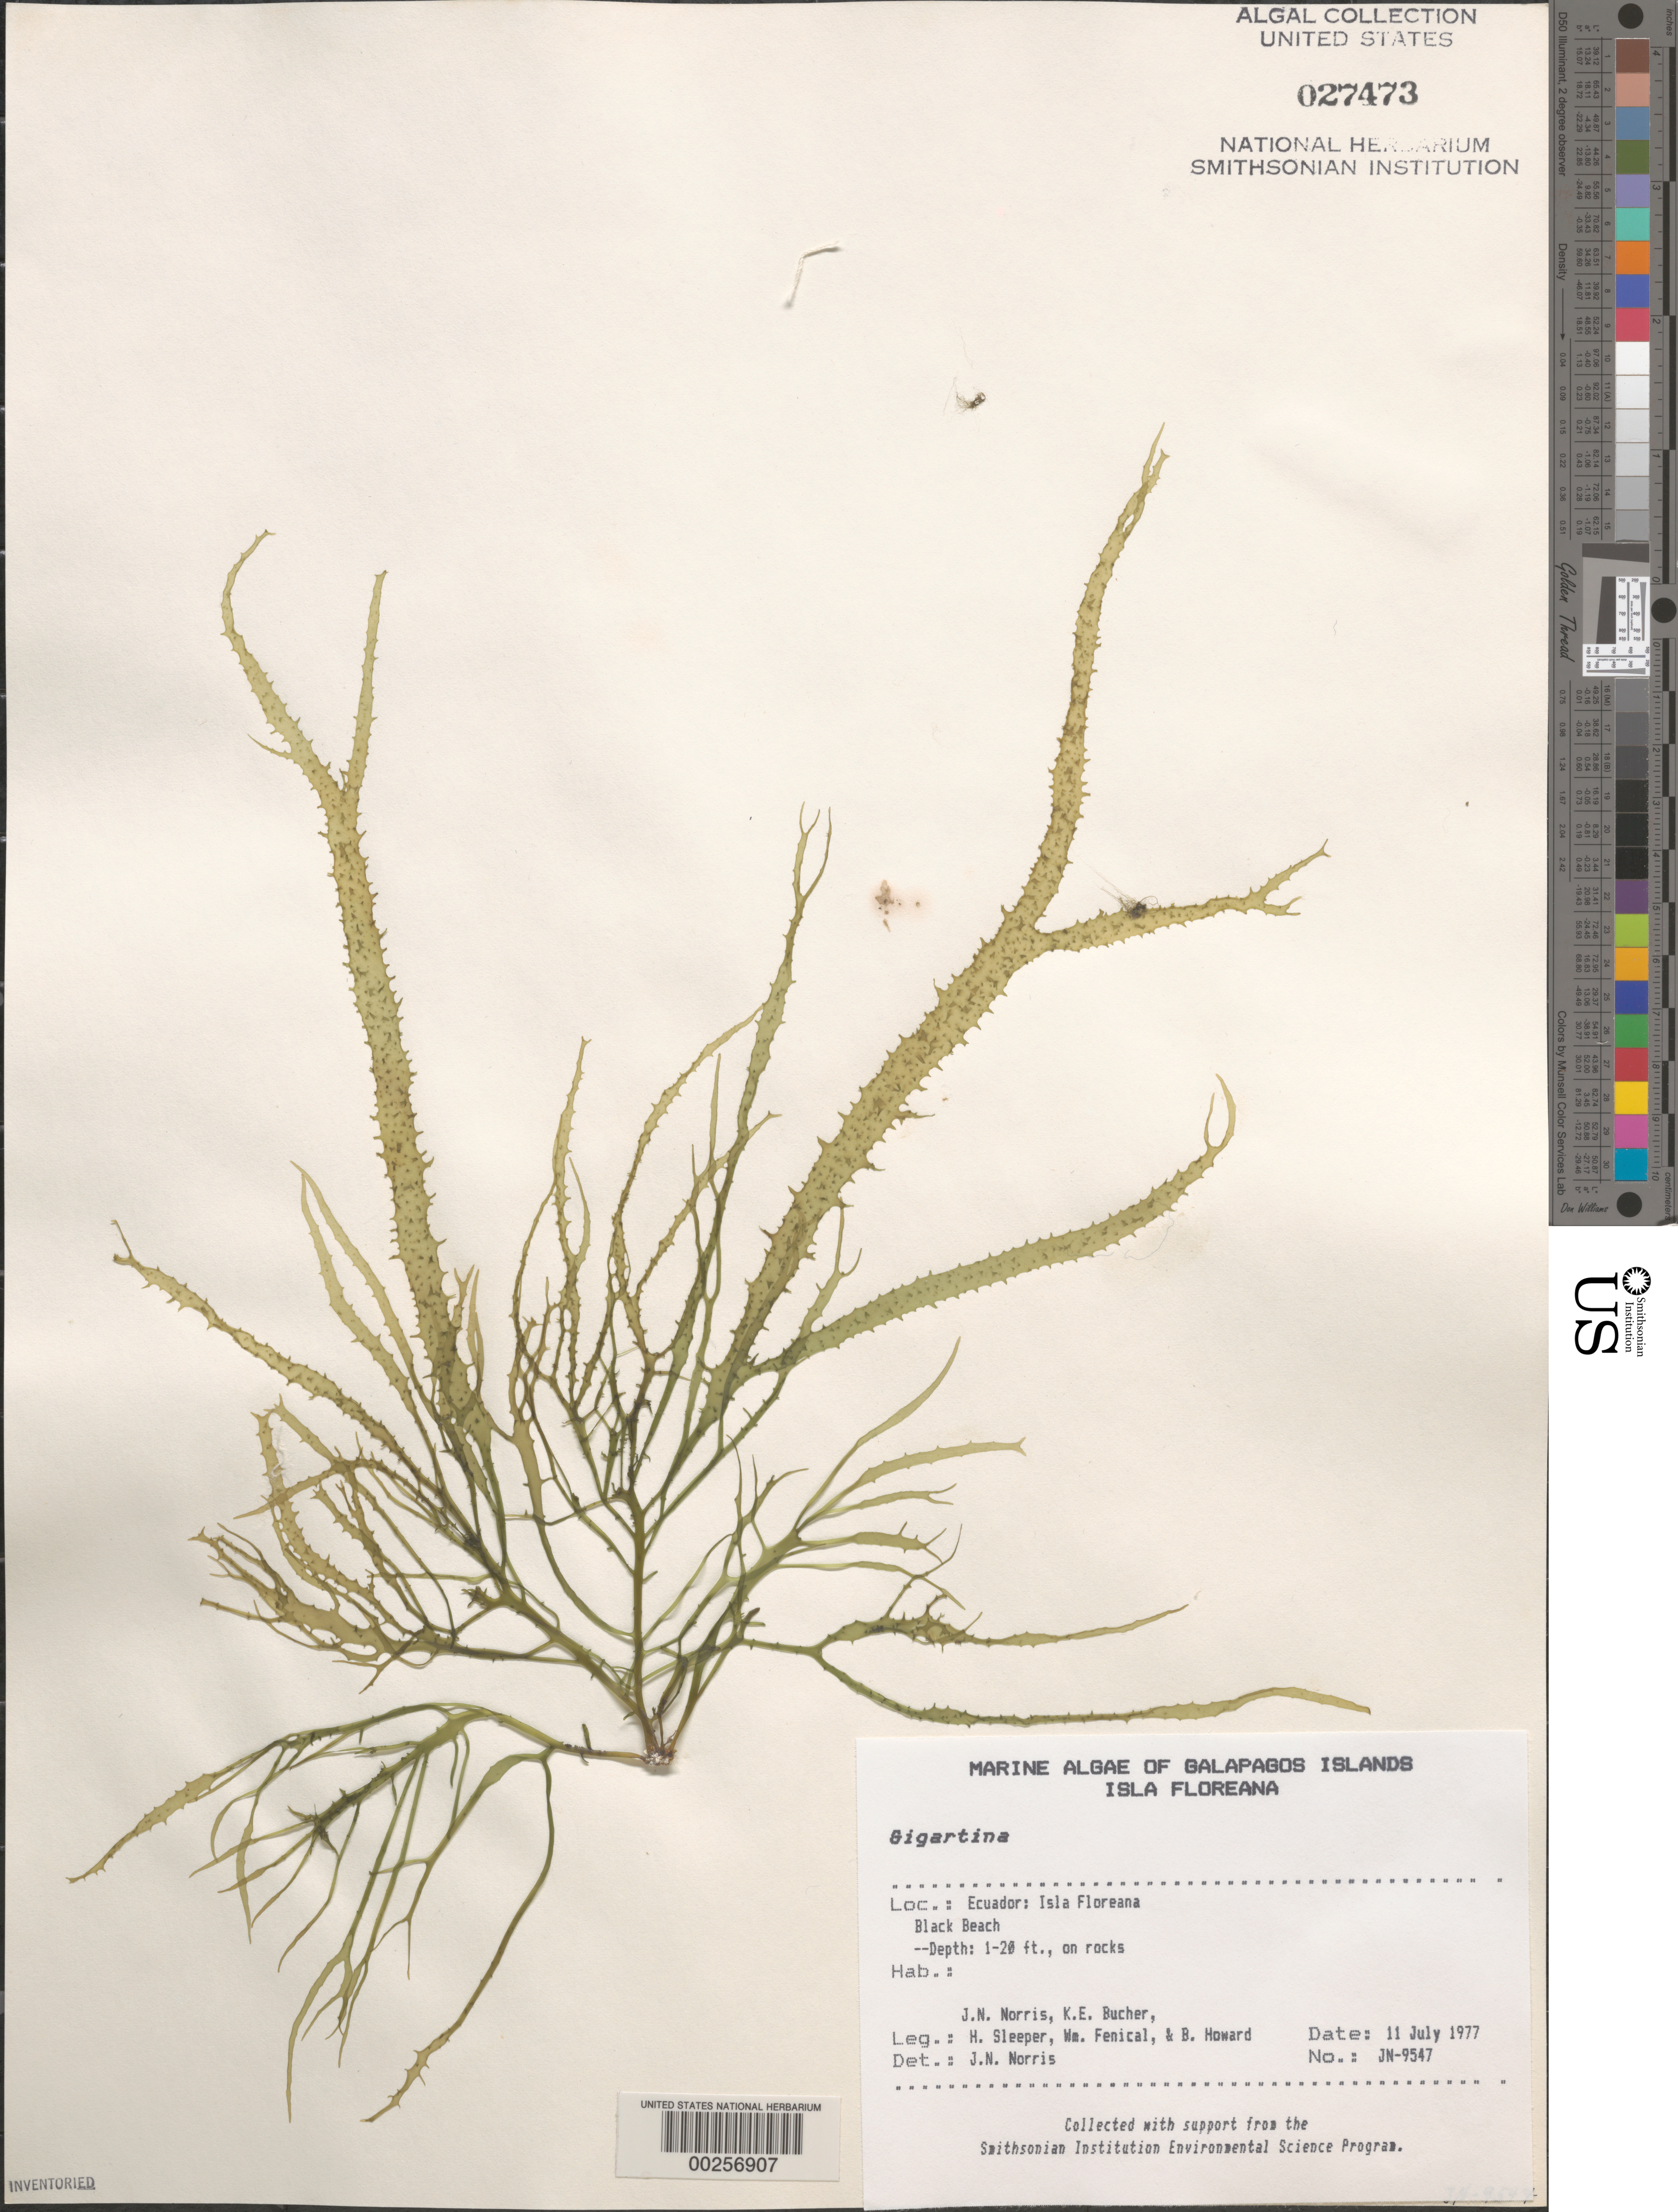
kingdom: Plantae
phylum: Rhodophyta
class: Florideophyceae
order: Gigartinales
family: Gigartinaceae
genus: Gigartina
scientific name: Gigartina sp.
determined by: Norris, James N.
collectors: J. N. Norris, K. E. Bucher, H. Sleeper, W. Fenical & B. Howard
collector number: JN-9547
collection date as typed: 11 Jul 1977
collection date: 1977-07-11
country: Ecuador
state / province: Colón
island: Floreana [Charles, Santa Maria]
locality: Black Beach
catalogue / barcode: US 27473